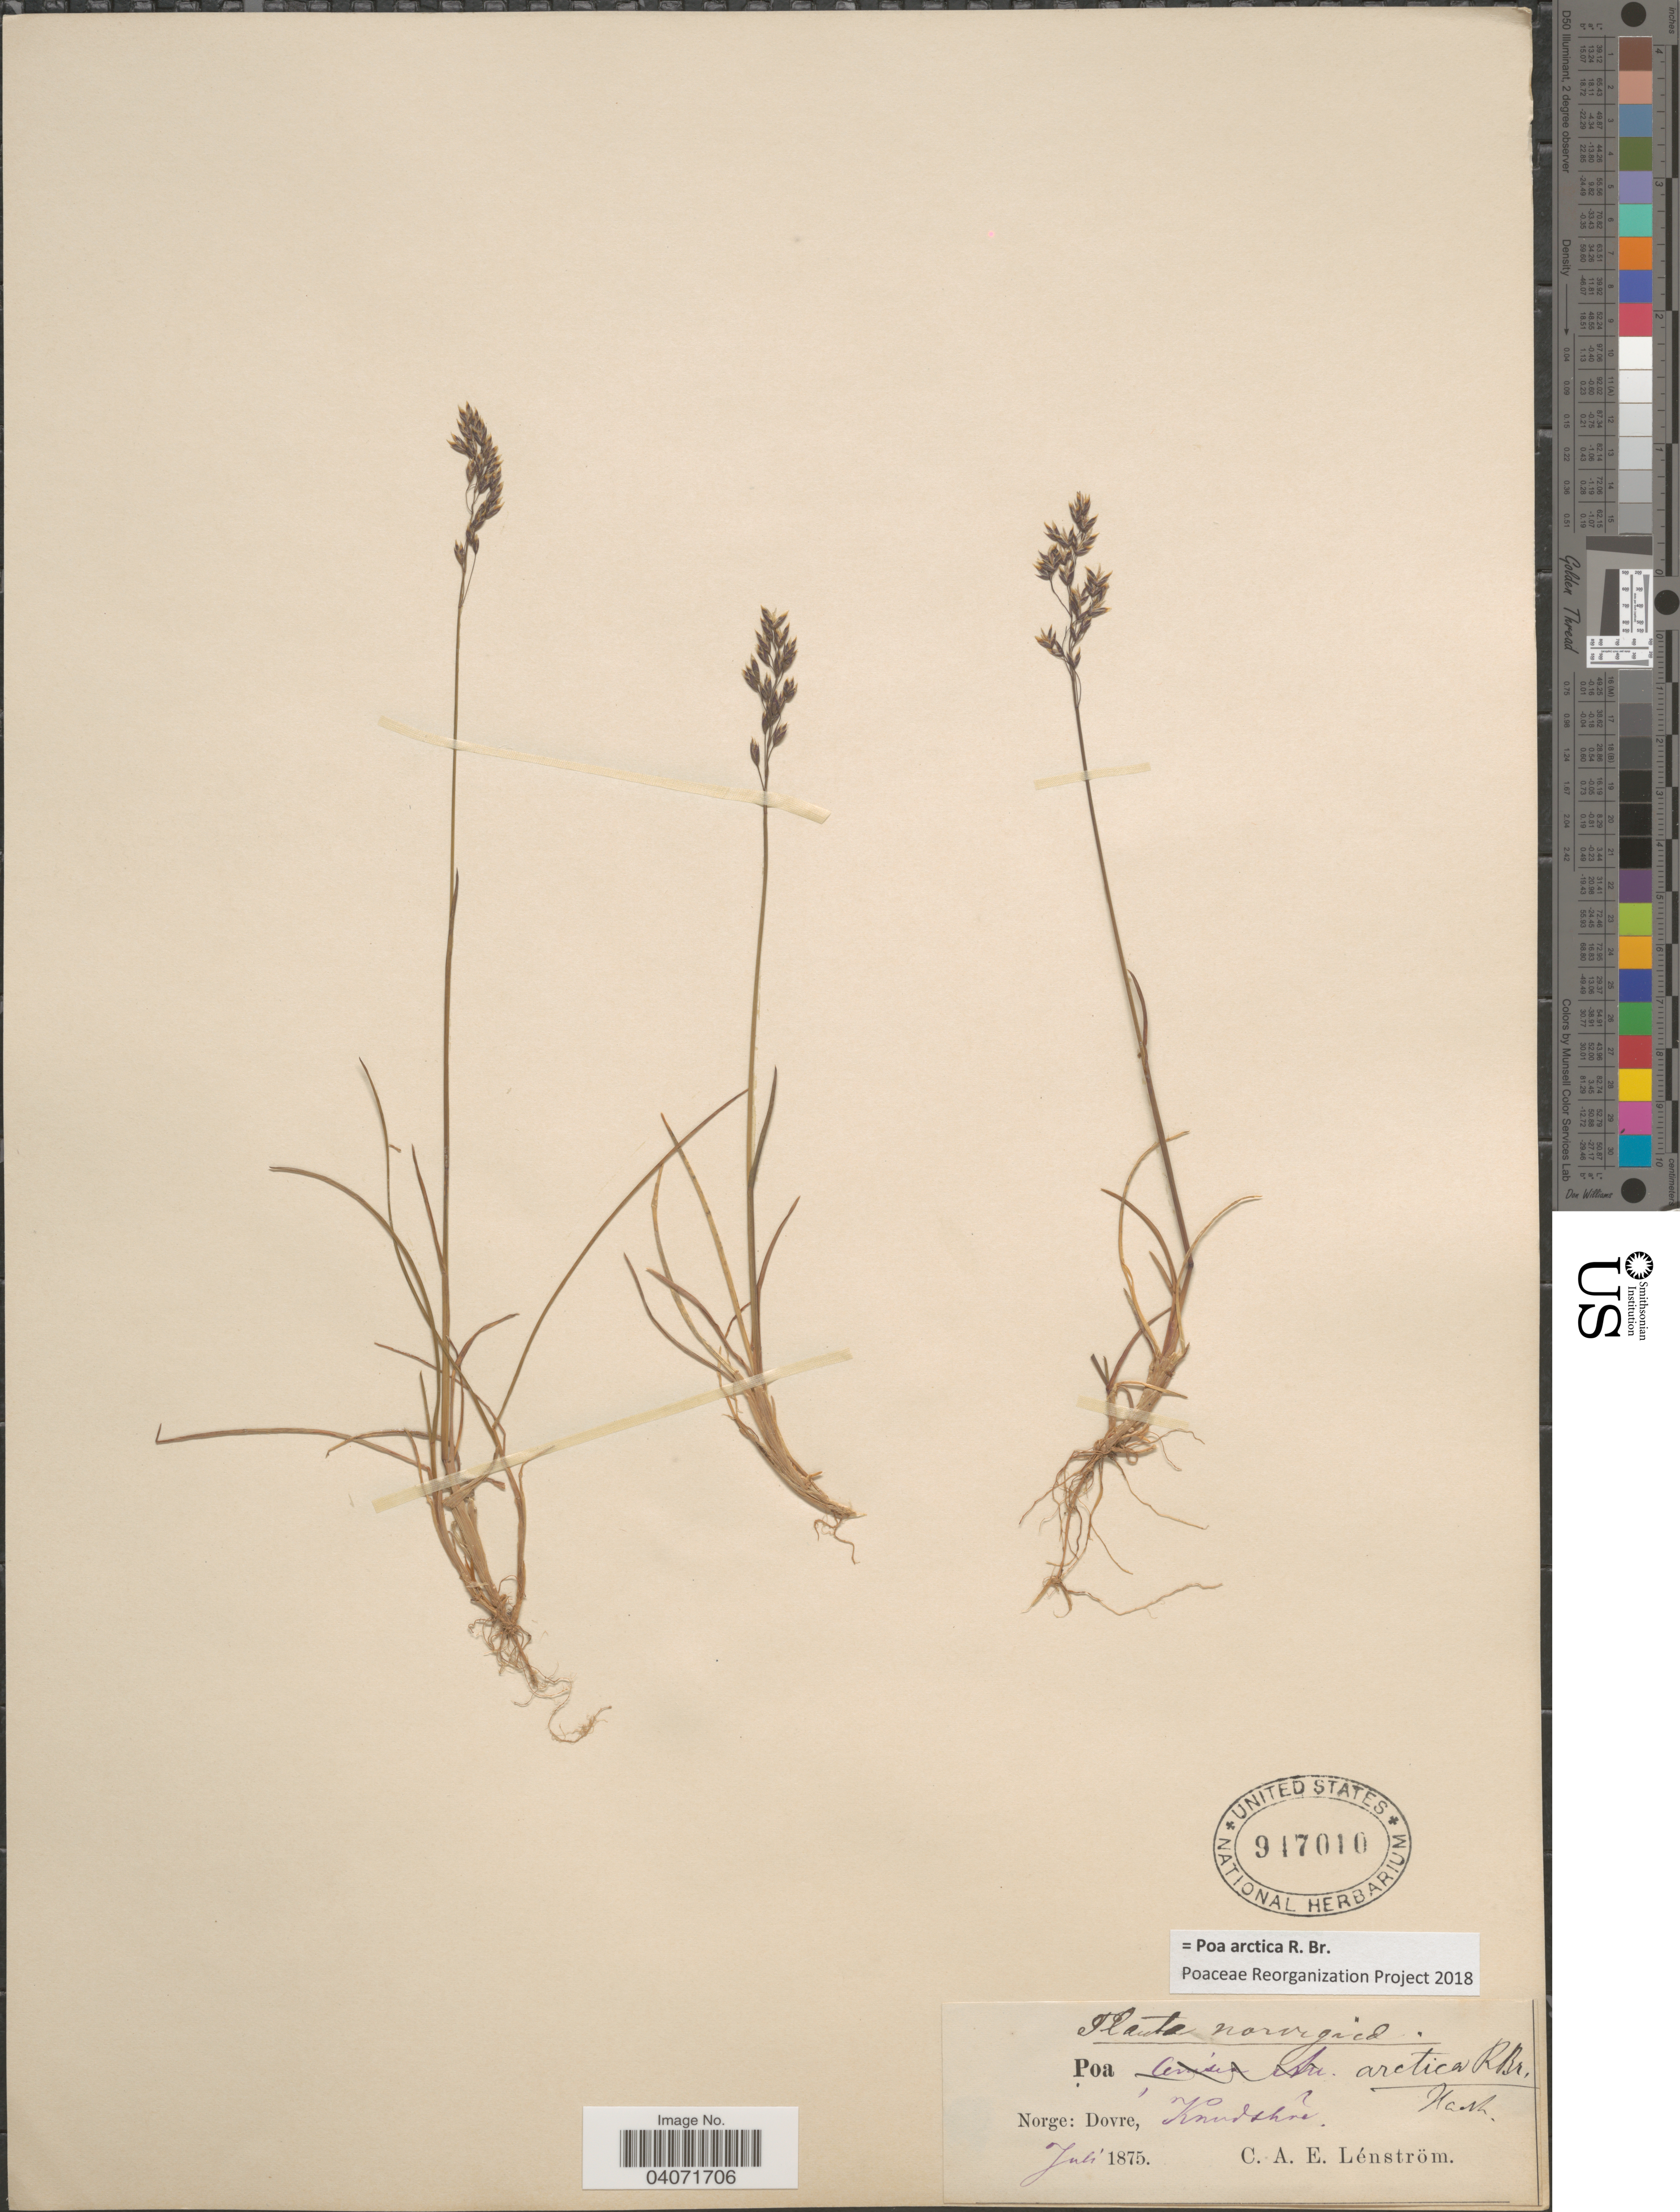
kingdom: Plantae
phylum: Tracheophyta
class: Liliopsida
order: Poales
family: Poaceae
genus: Poa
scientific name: Poa arctica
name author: R. Br.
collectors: C. A. Lénström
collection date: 1875-07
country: Norway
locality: Norge: Dovre, Knudshöe.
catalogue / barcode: US 947010